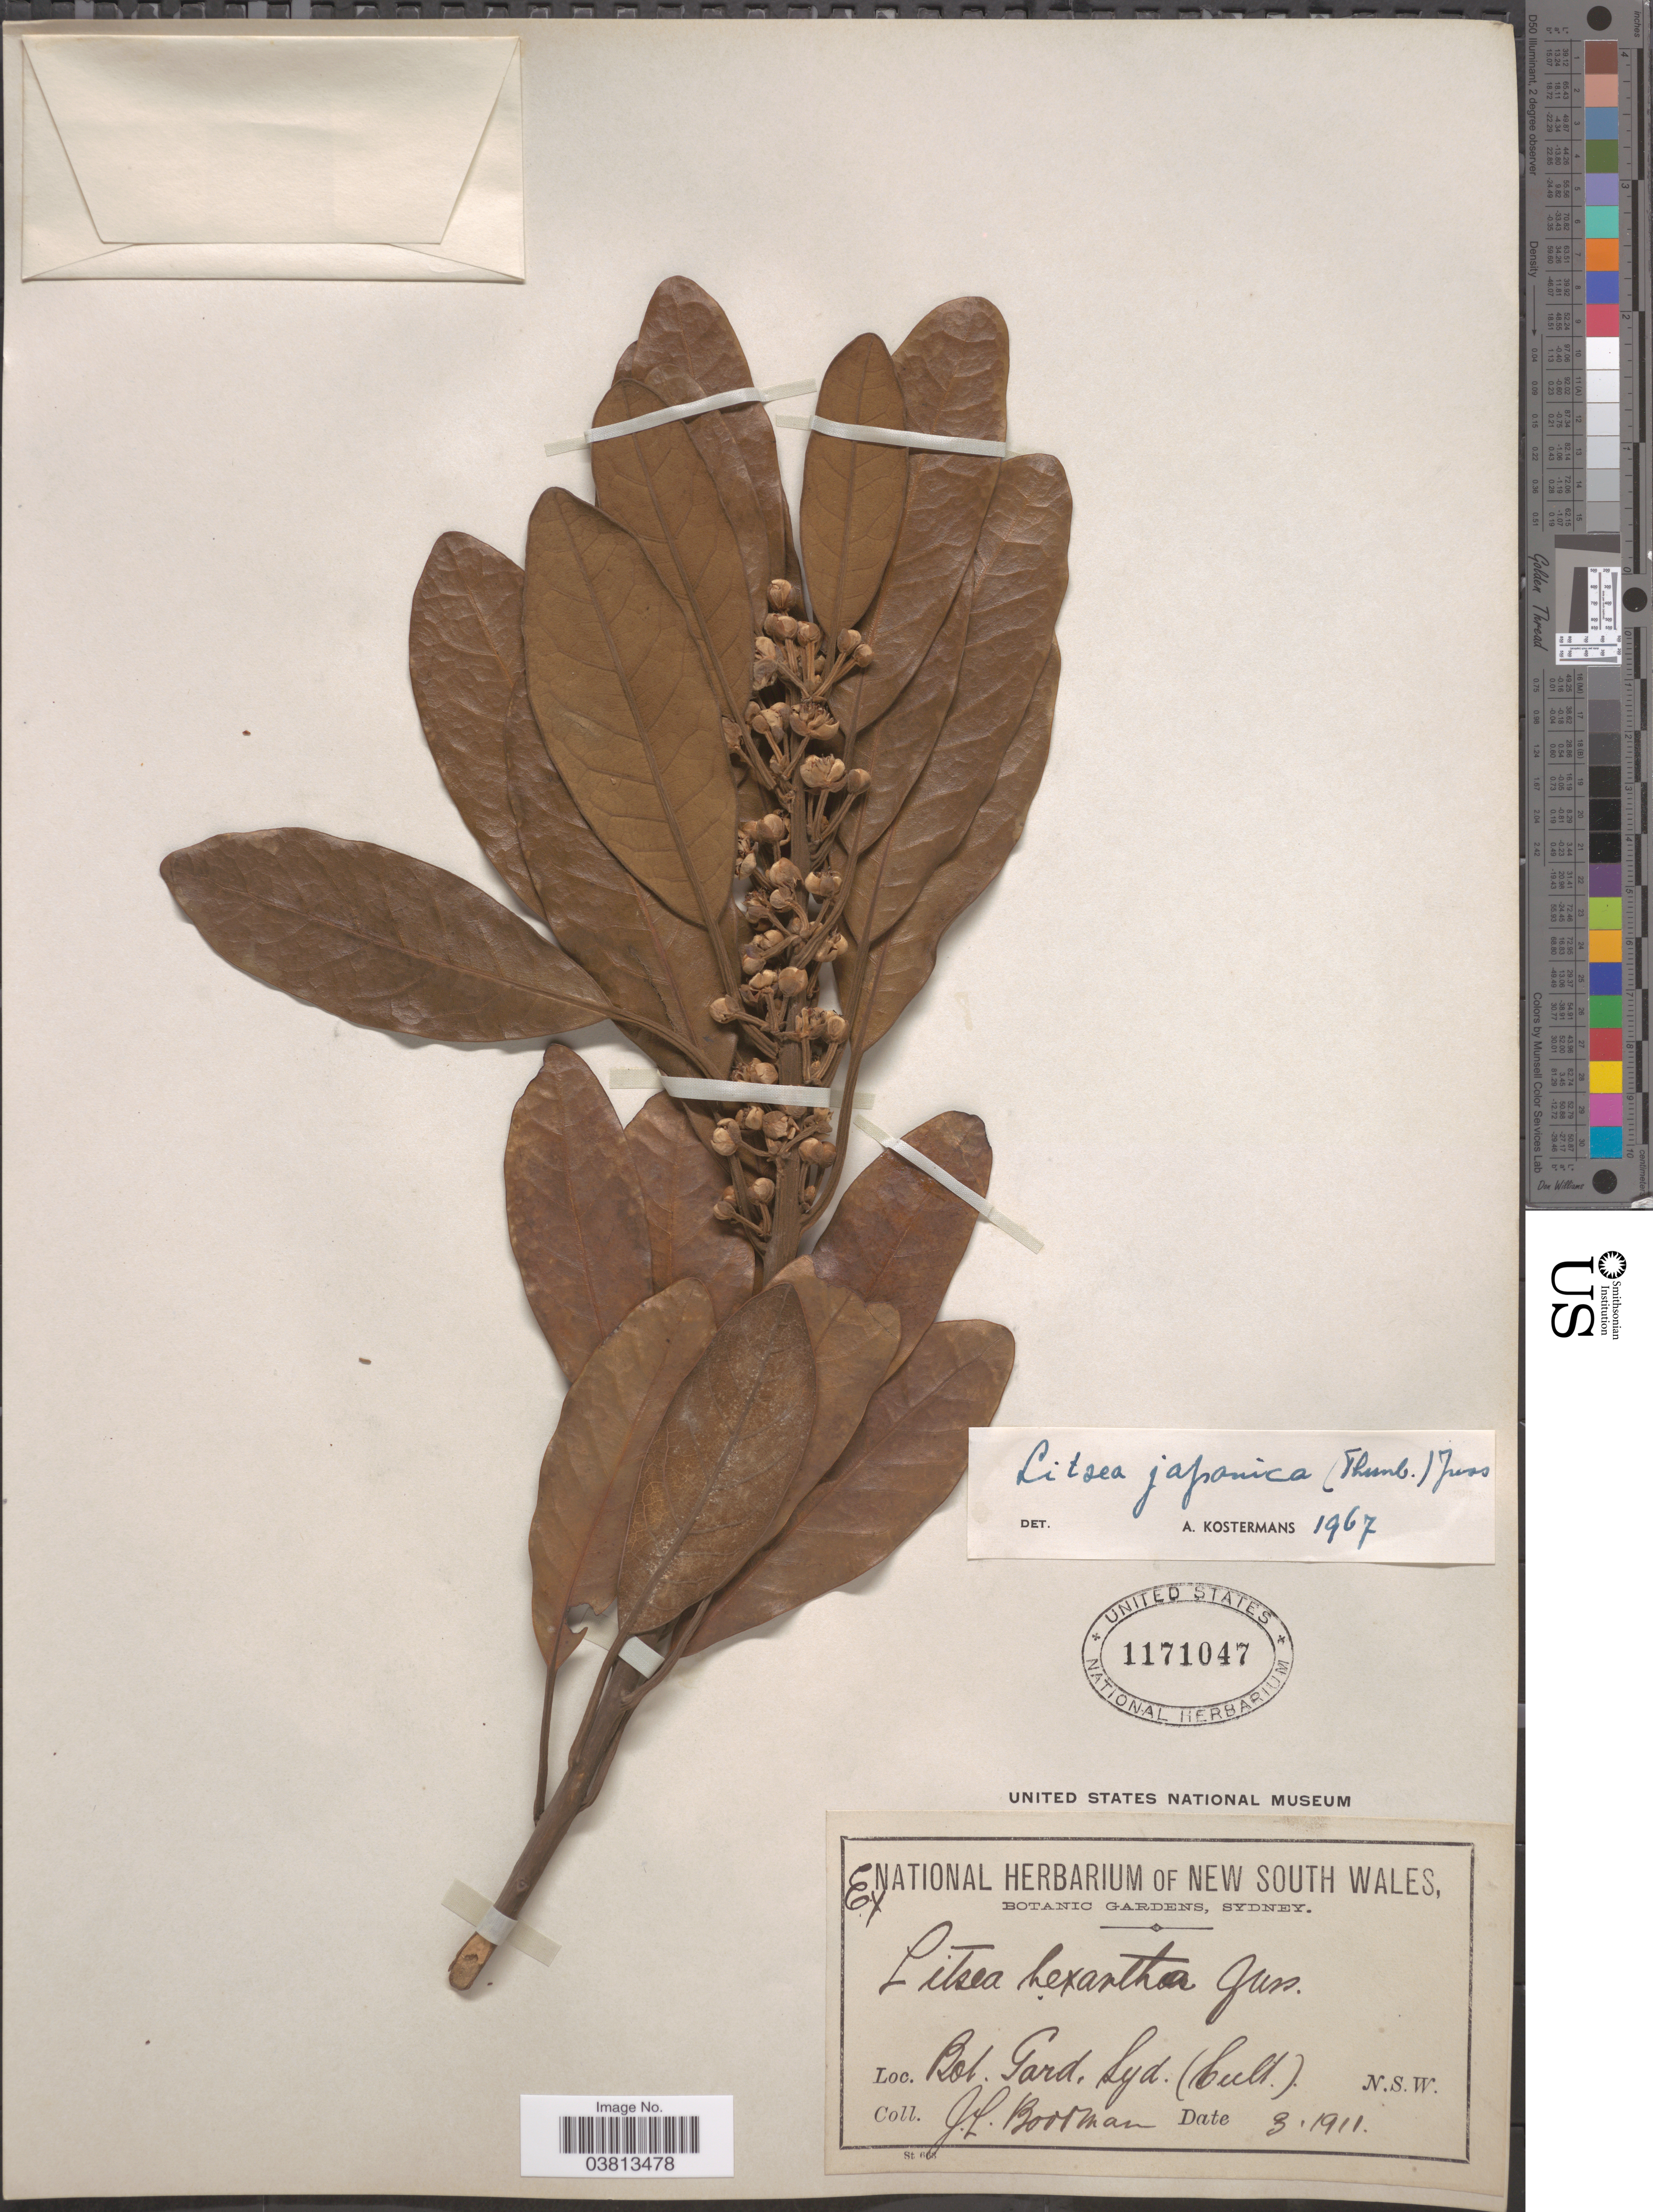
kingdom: Plantae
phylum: Tracheophyta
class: Magnoliopsida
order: Laurales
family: Lauraceae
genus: Litsea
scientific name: Litsea japonica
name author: (Thunb.) Juss.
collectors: J. Boorman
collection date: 1911-03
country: Australia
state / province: New South Wales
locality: Bot. Gard. Syd.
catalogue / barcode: US 1171047